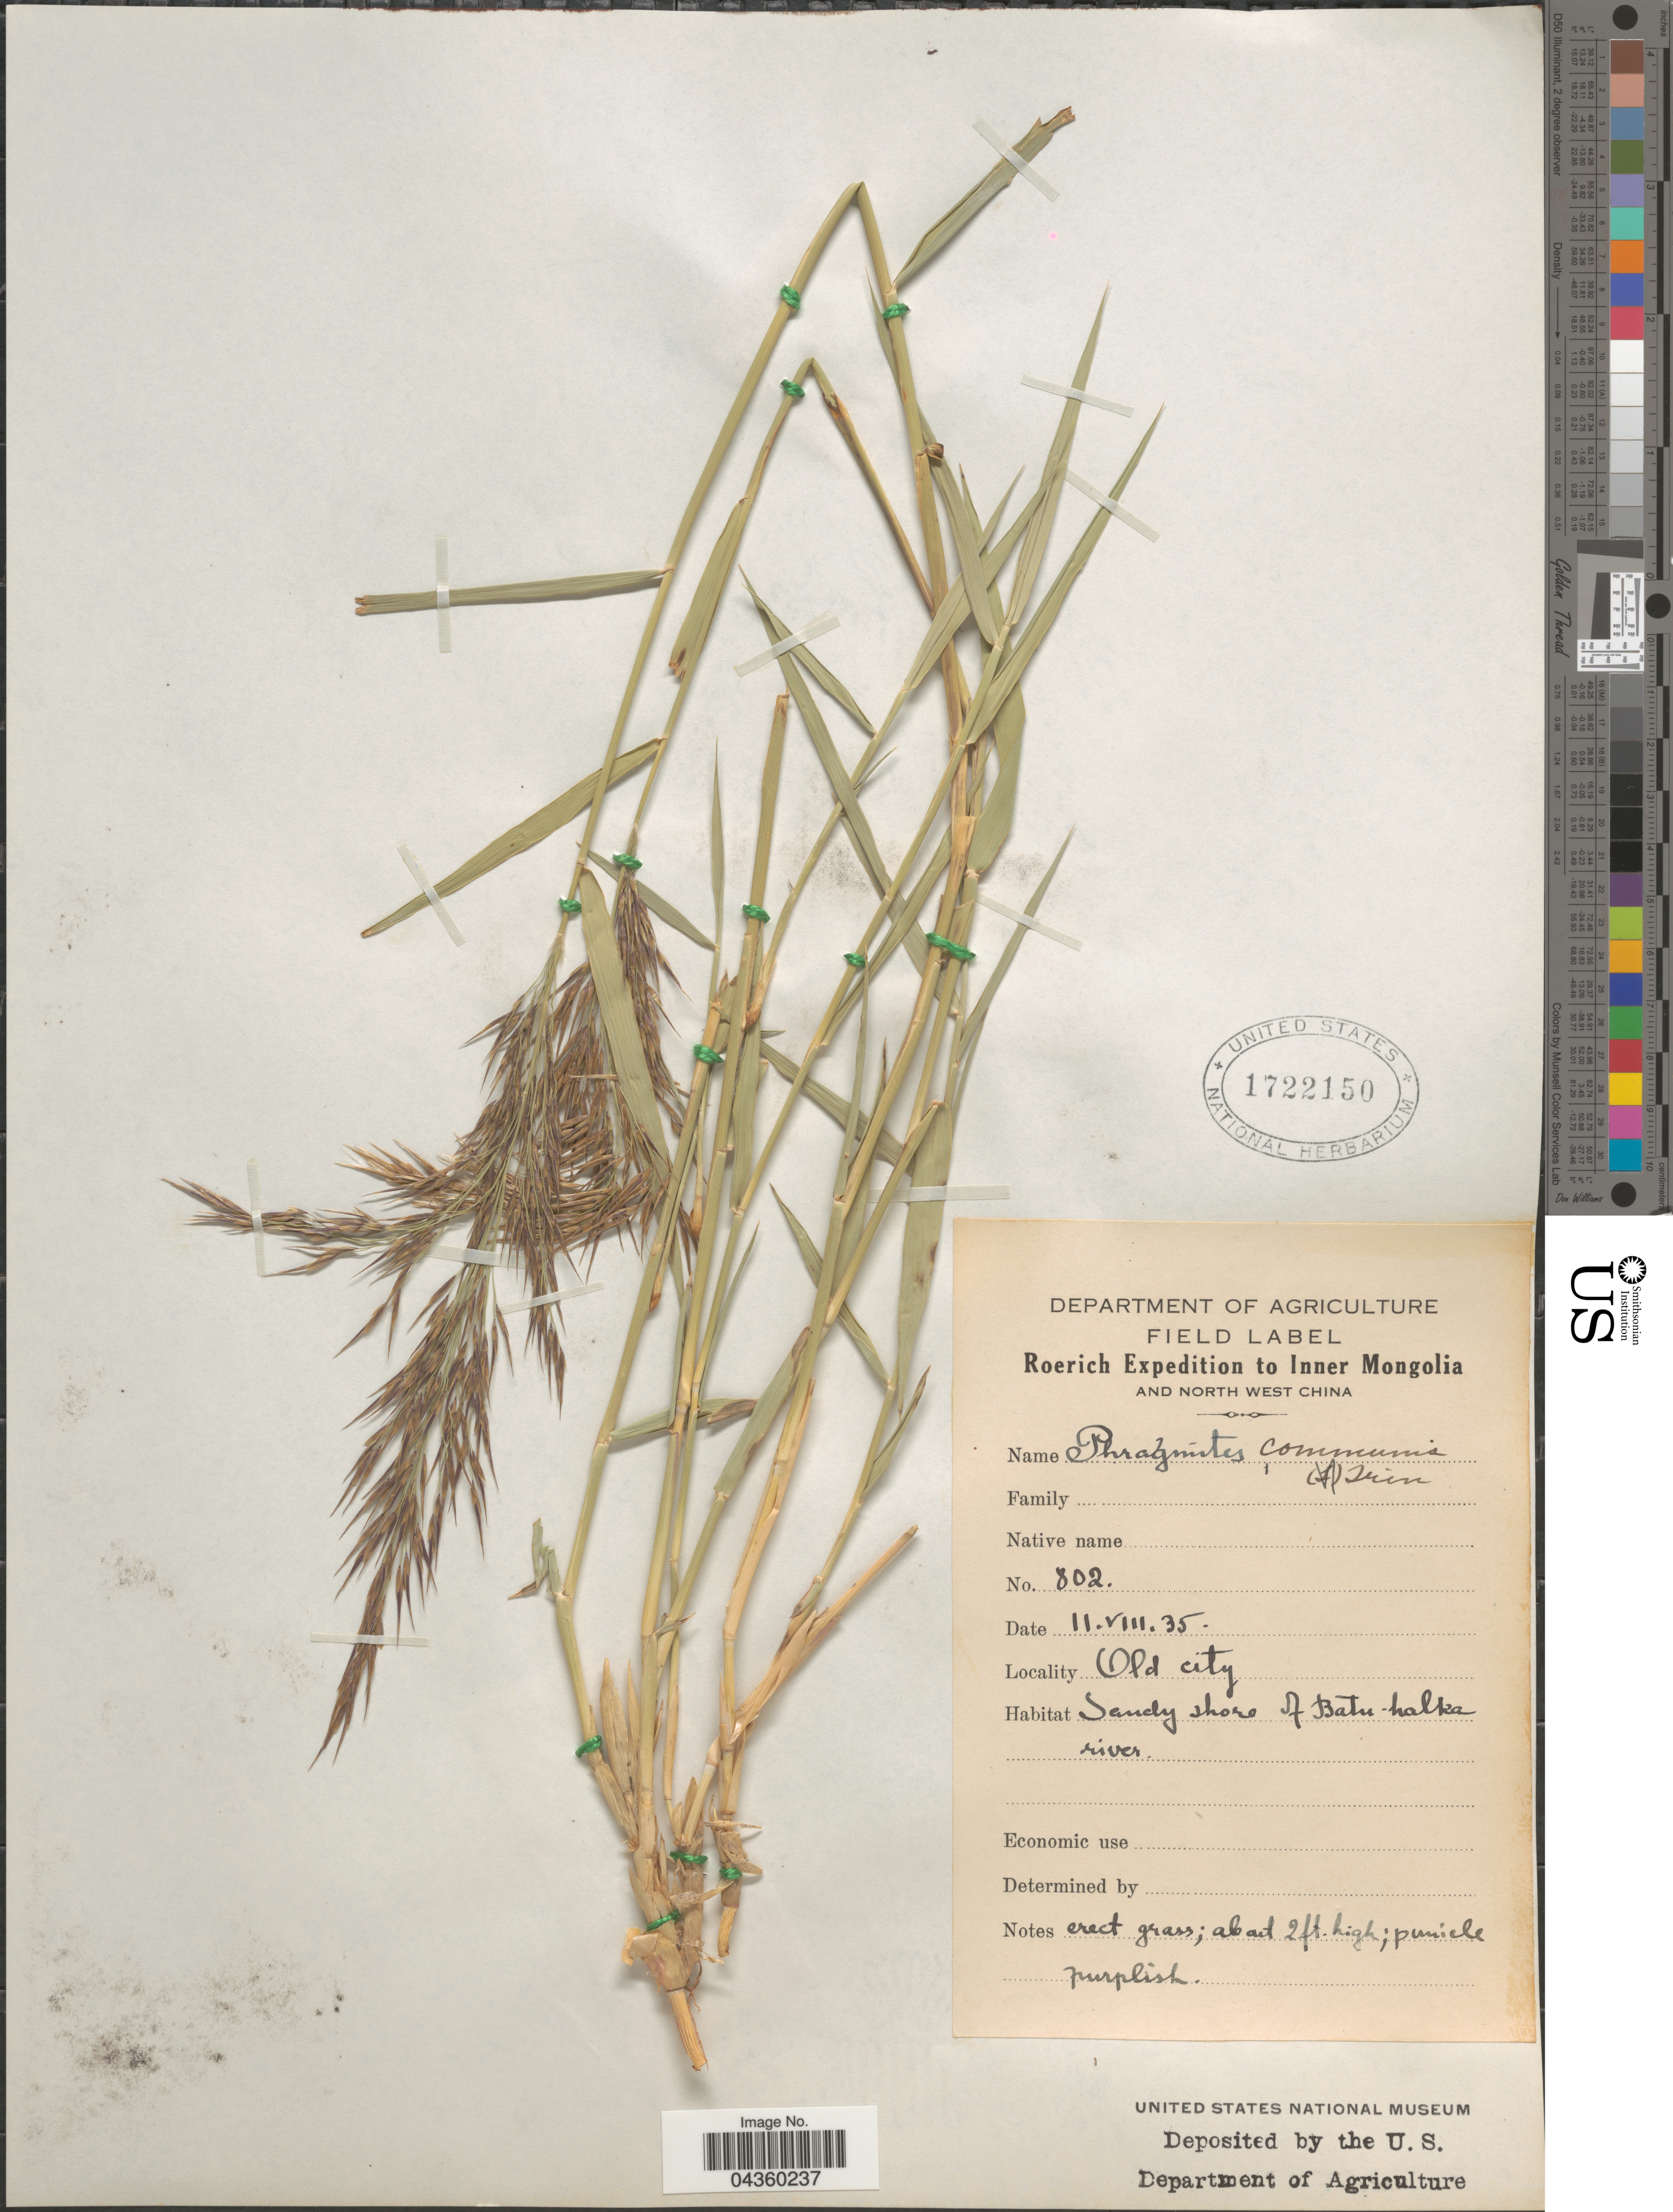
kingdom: Plantae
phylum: Tracheophyta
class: Liliopsida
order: Poales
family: Poaceae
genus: Phragmites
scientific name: Phragmites australis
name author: (Cav.) Trin. ex Steud.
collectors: Roerich Expedition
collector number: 802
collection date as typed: Transcribed d/m/y: 11/8/35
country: China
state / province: Nei Monggol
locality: Inner Mongolia and North West China. Old city. Sandy shore of Batu-halka river.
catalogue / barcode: US 1722150